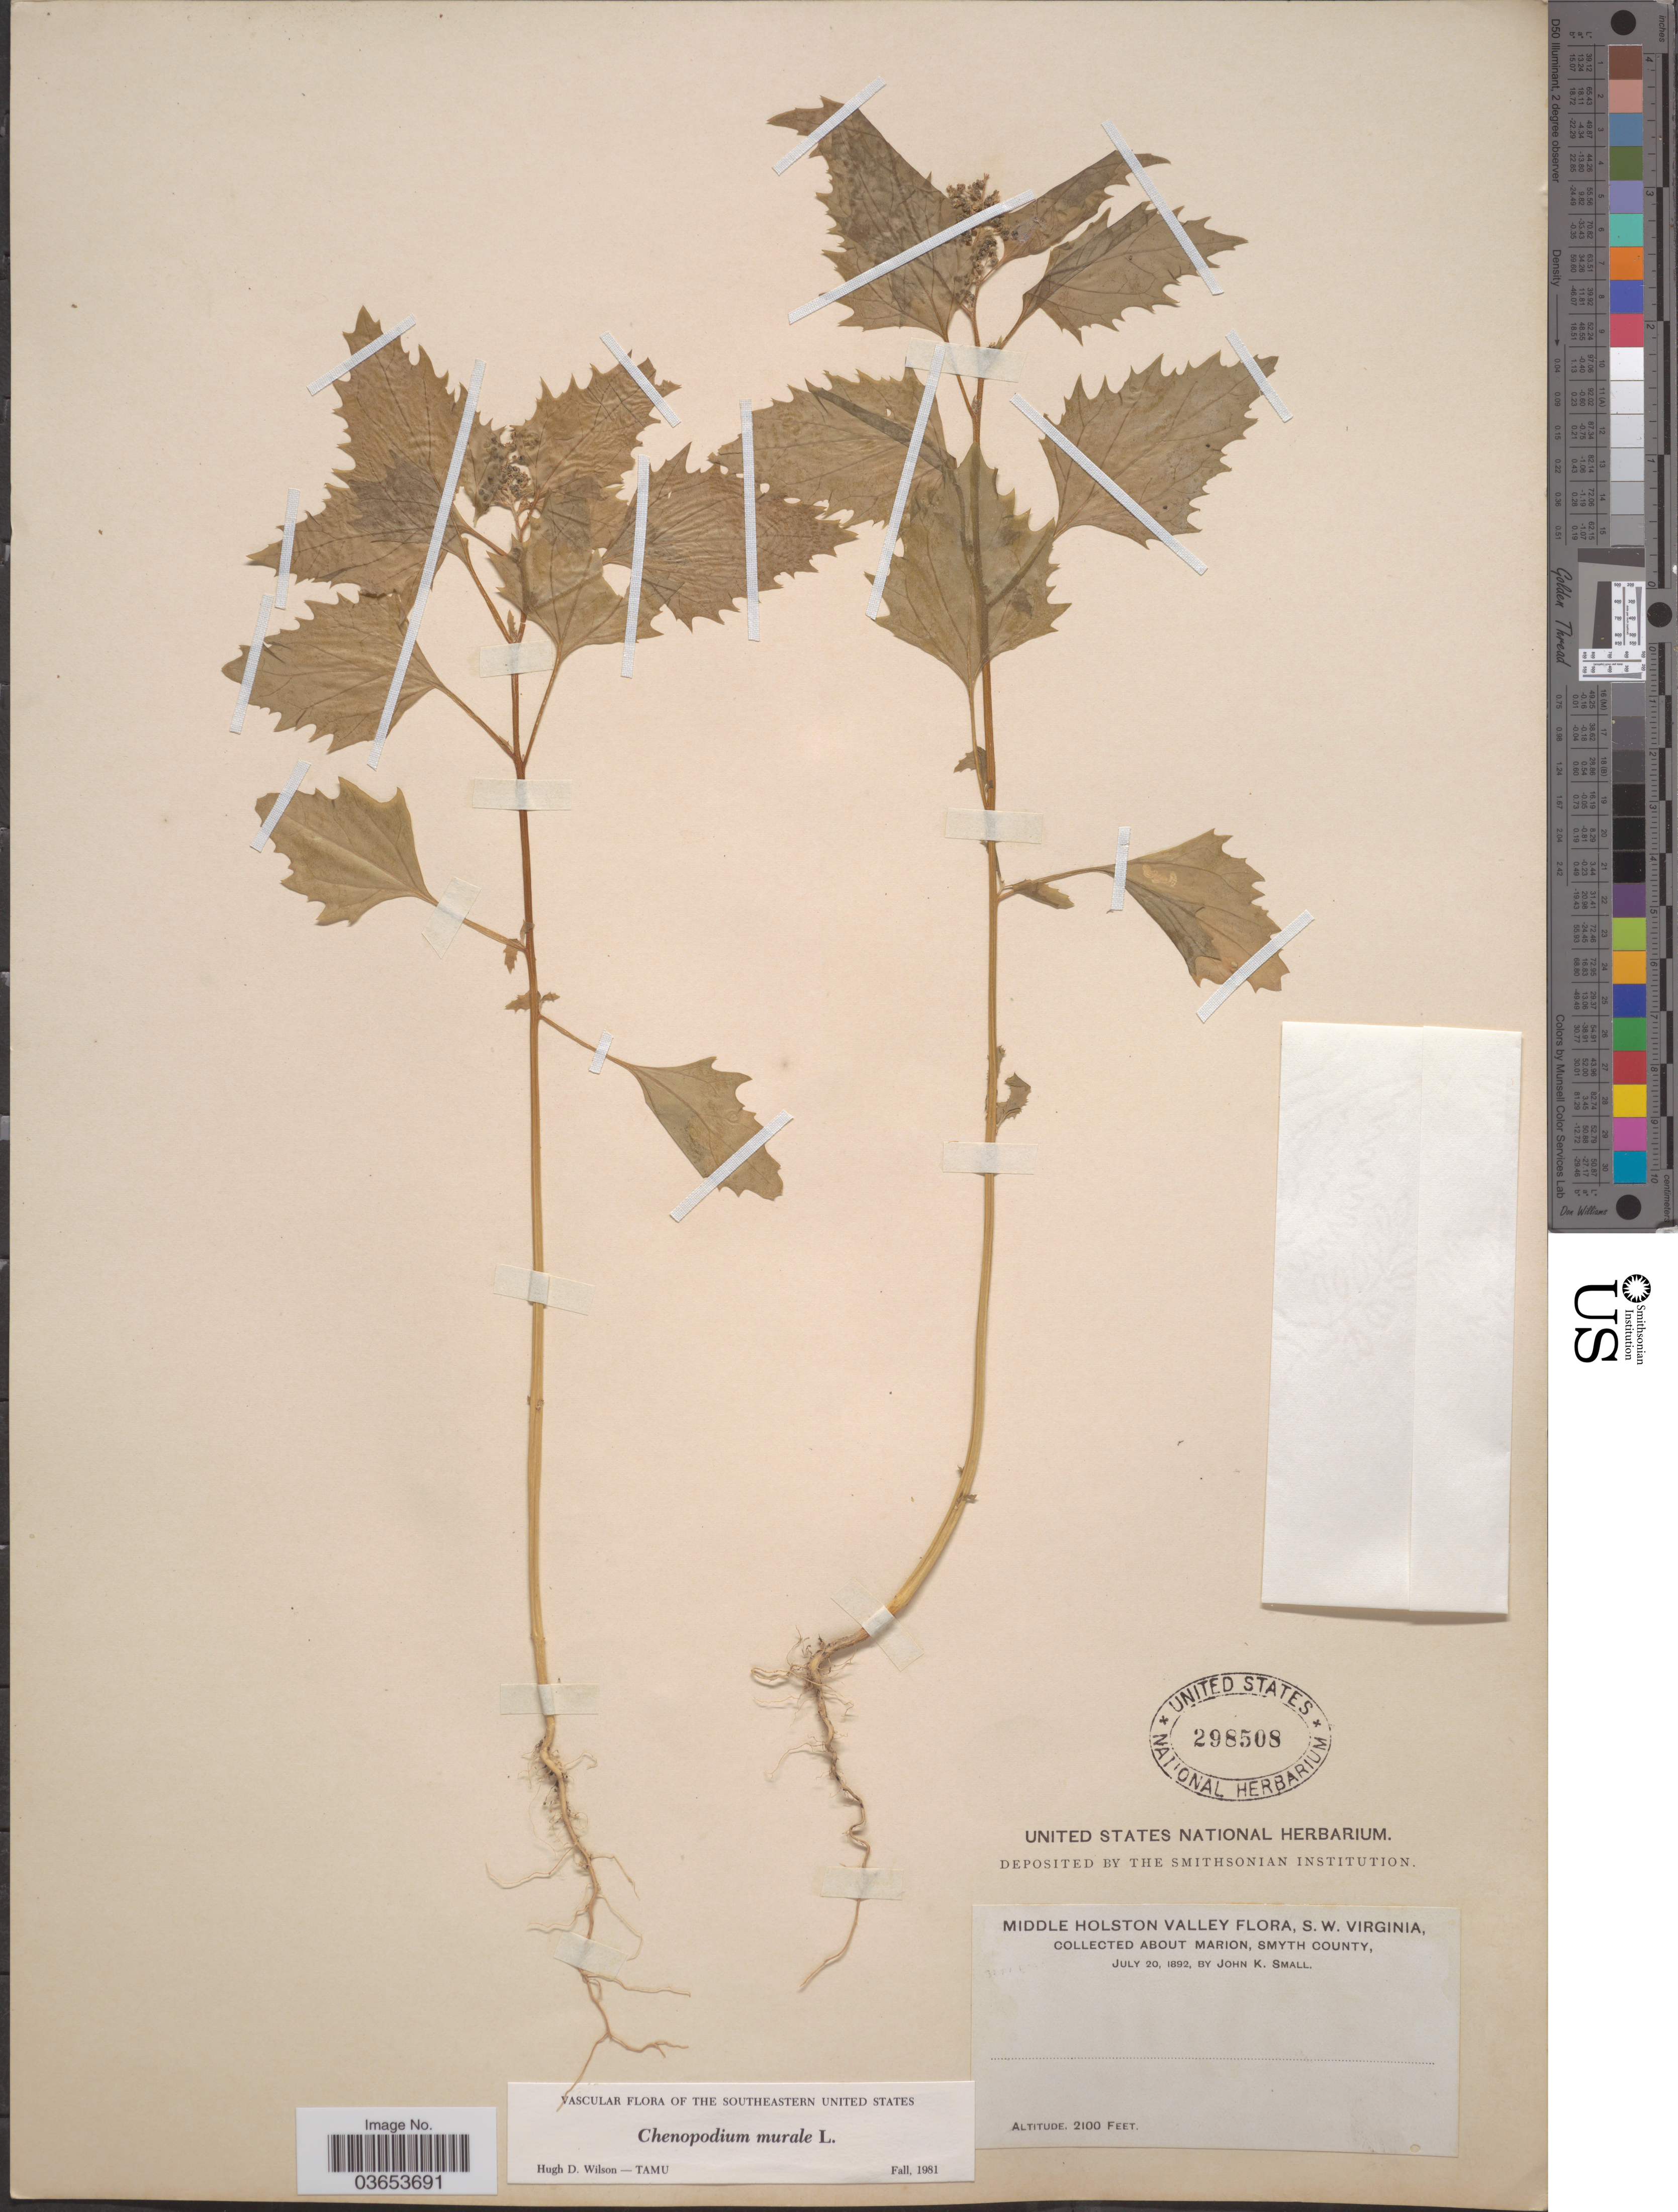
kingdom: Plantae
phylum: Tracheophyta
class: Magnoliopsida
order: Caryophyllales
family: Amaranthaceae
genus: Chenopodium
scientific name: Chenopodium murale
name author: L.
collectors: J. K. Small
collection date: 1892-07-20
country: United States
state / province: Virginia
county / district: Smyth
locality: Middle Holston Valley. S.W. Virginia. About Marion, Smyth County.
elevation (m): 640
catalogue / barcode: US 298508